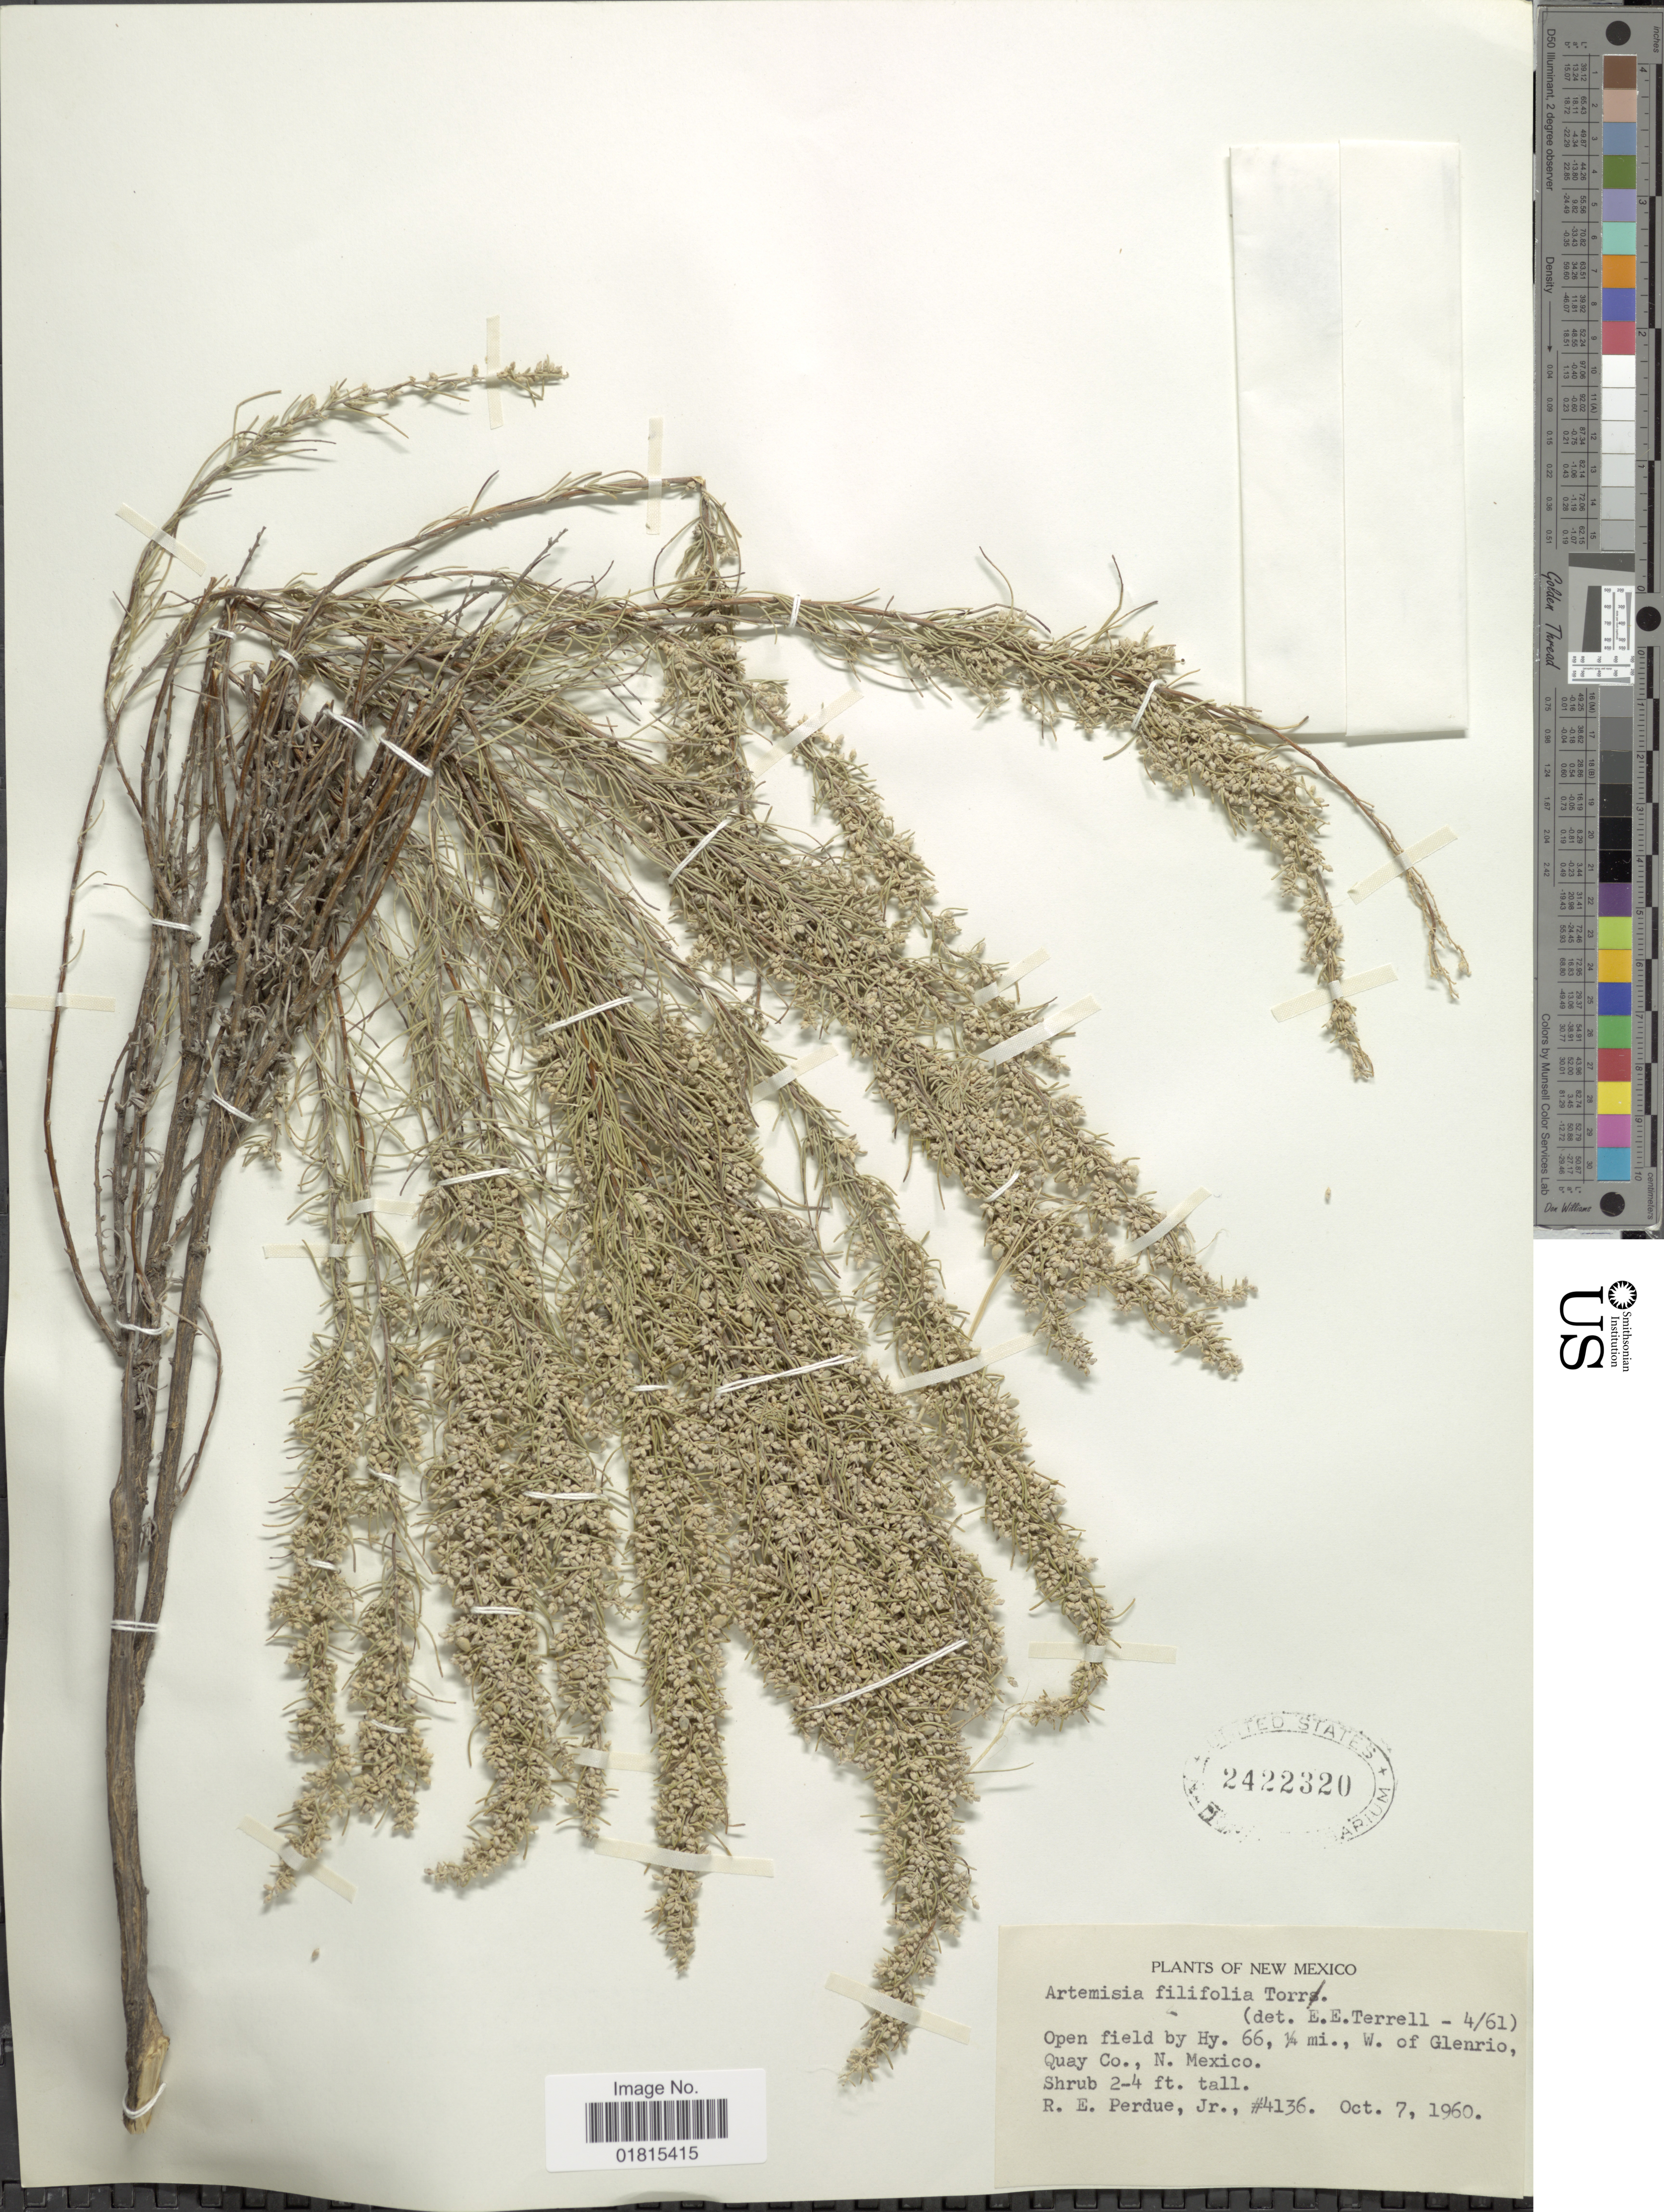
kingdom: Plantae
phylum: Tracheophyta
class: Magnoliopsida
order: Asterales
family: Asteraceae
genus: Artemisia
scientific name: Artemisia filifolia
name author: Torr.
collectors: R. E. Perdue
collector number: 4136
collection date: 1960-10-07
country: United States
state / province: New Mexico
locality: Open field by Hy. 66, ¼ mi., W. of Glenrio, Quay Co., N. Mexico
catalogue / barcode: US 2422320